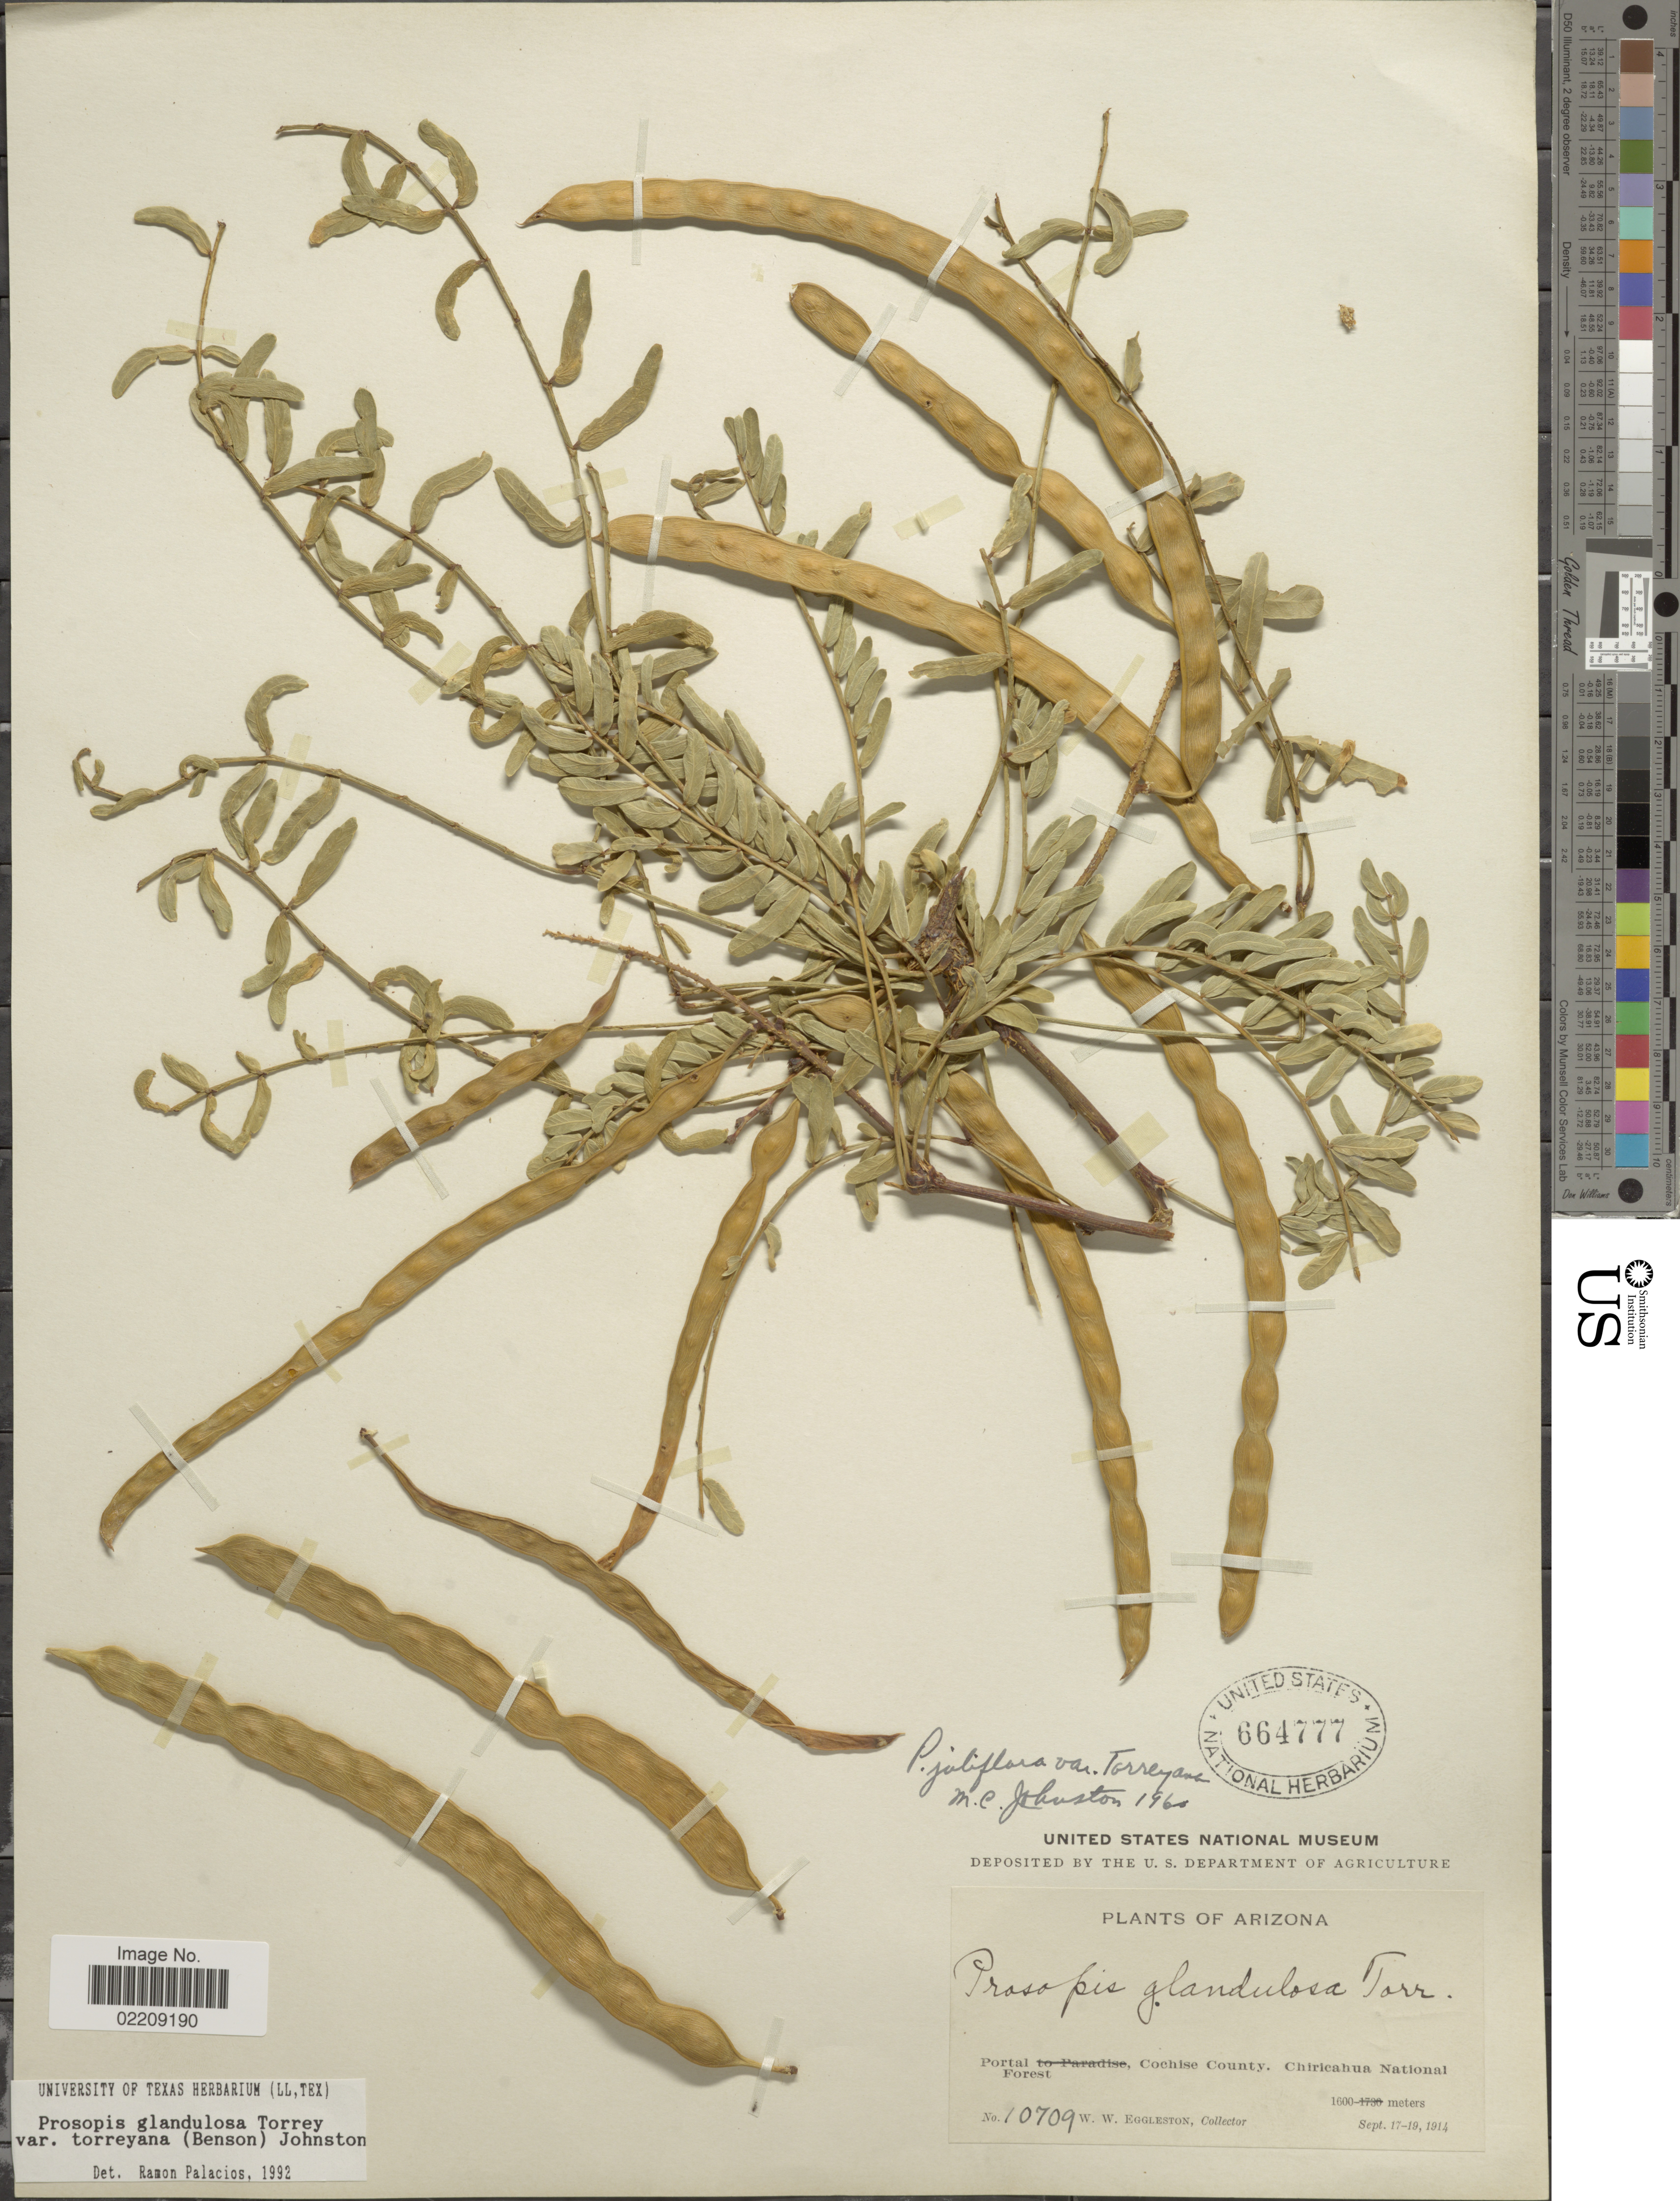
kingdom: Plantae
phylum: Tracheophyta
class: Magnoliopsida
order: Fabales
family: Fabaceae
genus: Neltuma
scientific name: Neltuma glandulosa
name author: (Torr.) Britton & Rose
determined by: Strong, Mark T., (BOT), Smithsonian Institution - National Museum of Natural History (UNITED STATES)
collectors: W. W. Eggleston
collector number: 10709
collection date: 1914-09-17/1914-09-19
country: United States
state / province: Arizona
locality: Portal, Cochise County, Chiricahua National Forest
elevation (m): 1600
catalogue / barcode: US 664777